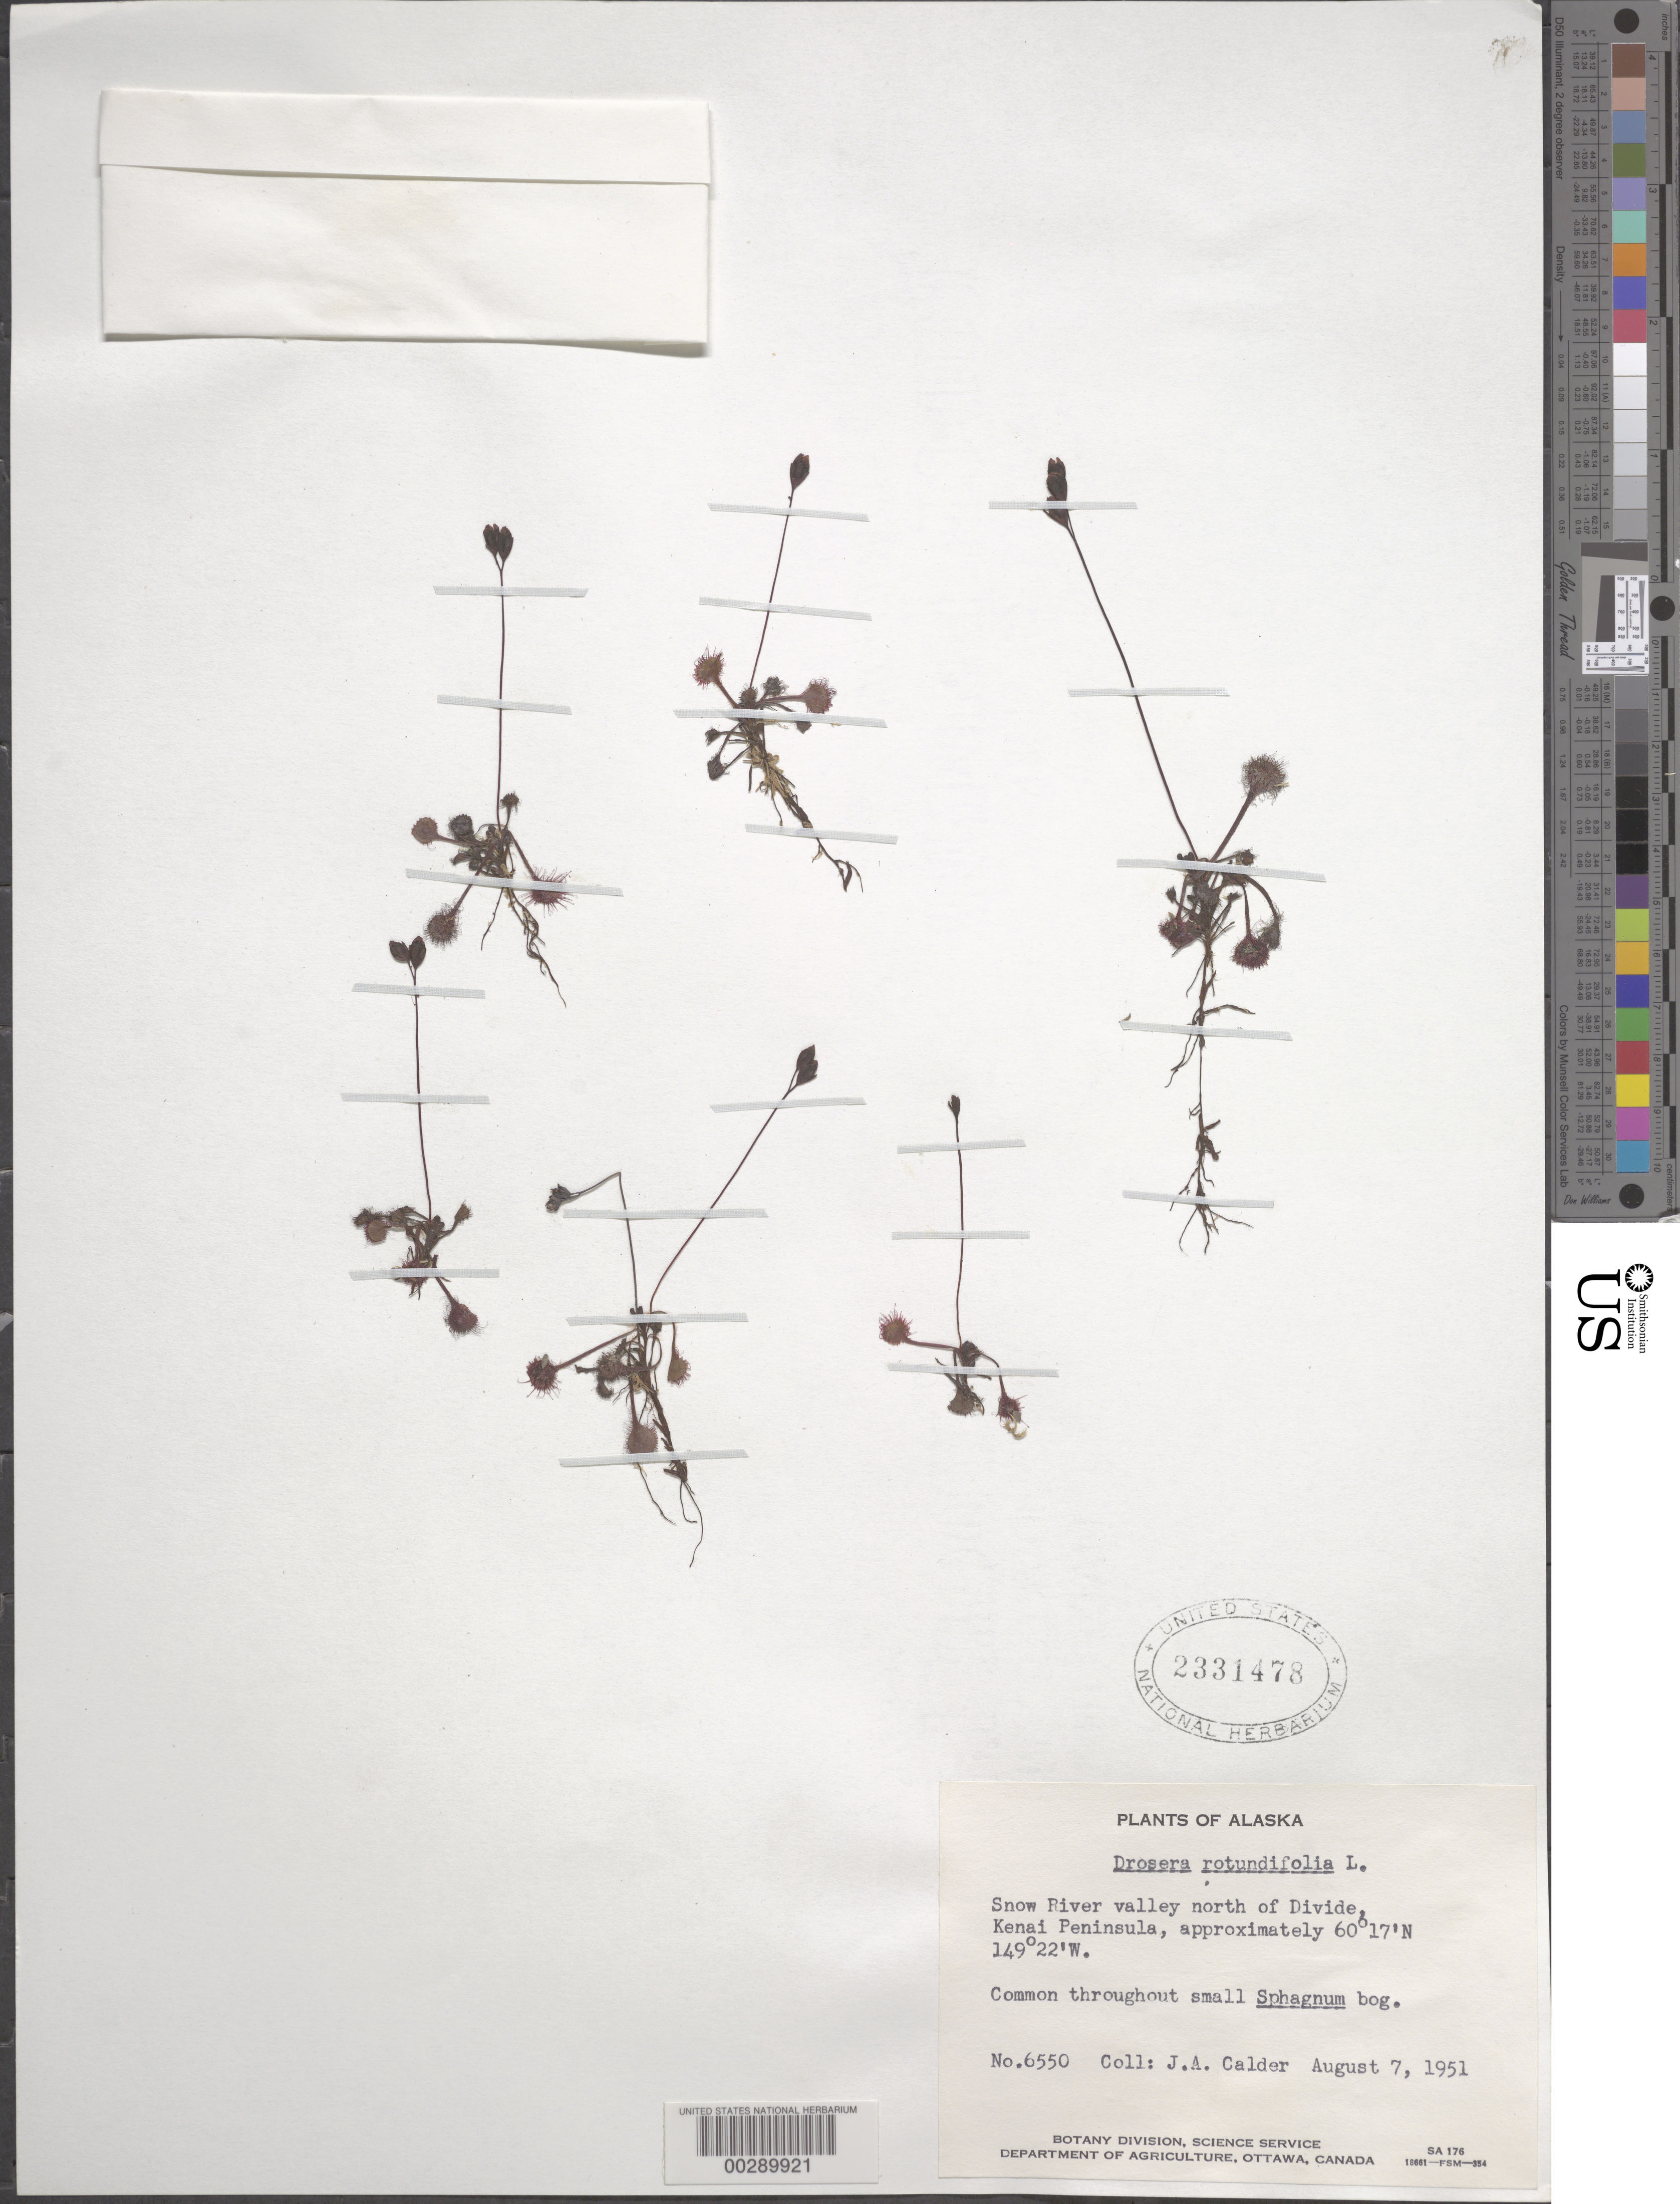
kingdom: Plantae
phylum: Tracheophyta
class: Magnoliopsida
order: Caryophyllales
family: Droseraceae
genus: Drosera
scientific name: Drosera rotundifolia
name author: L.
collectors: J. A. Calder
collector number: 6550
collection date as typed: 07 Aug 1951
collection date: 1951-08-07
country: United States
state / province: Alaska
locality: Kenai peninsula, snow river valley, n of divide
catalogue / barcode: US 2331478